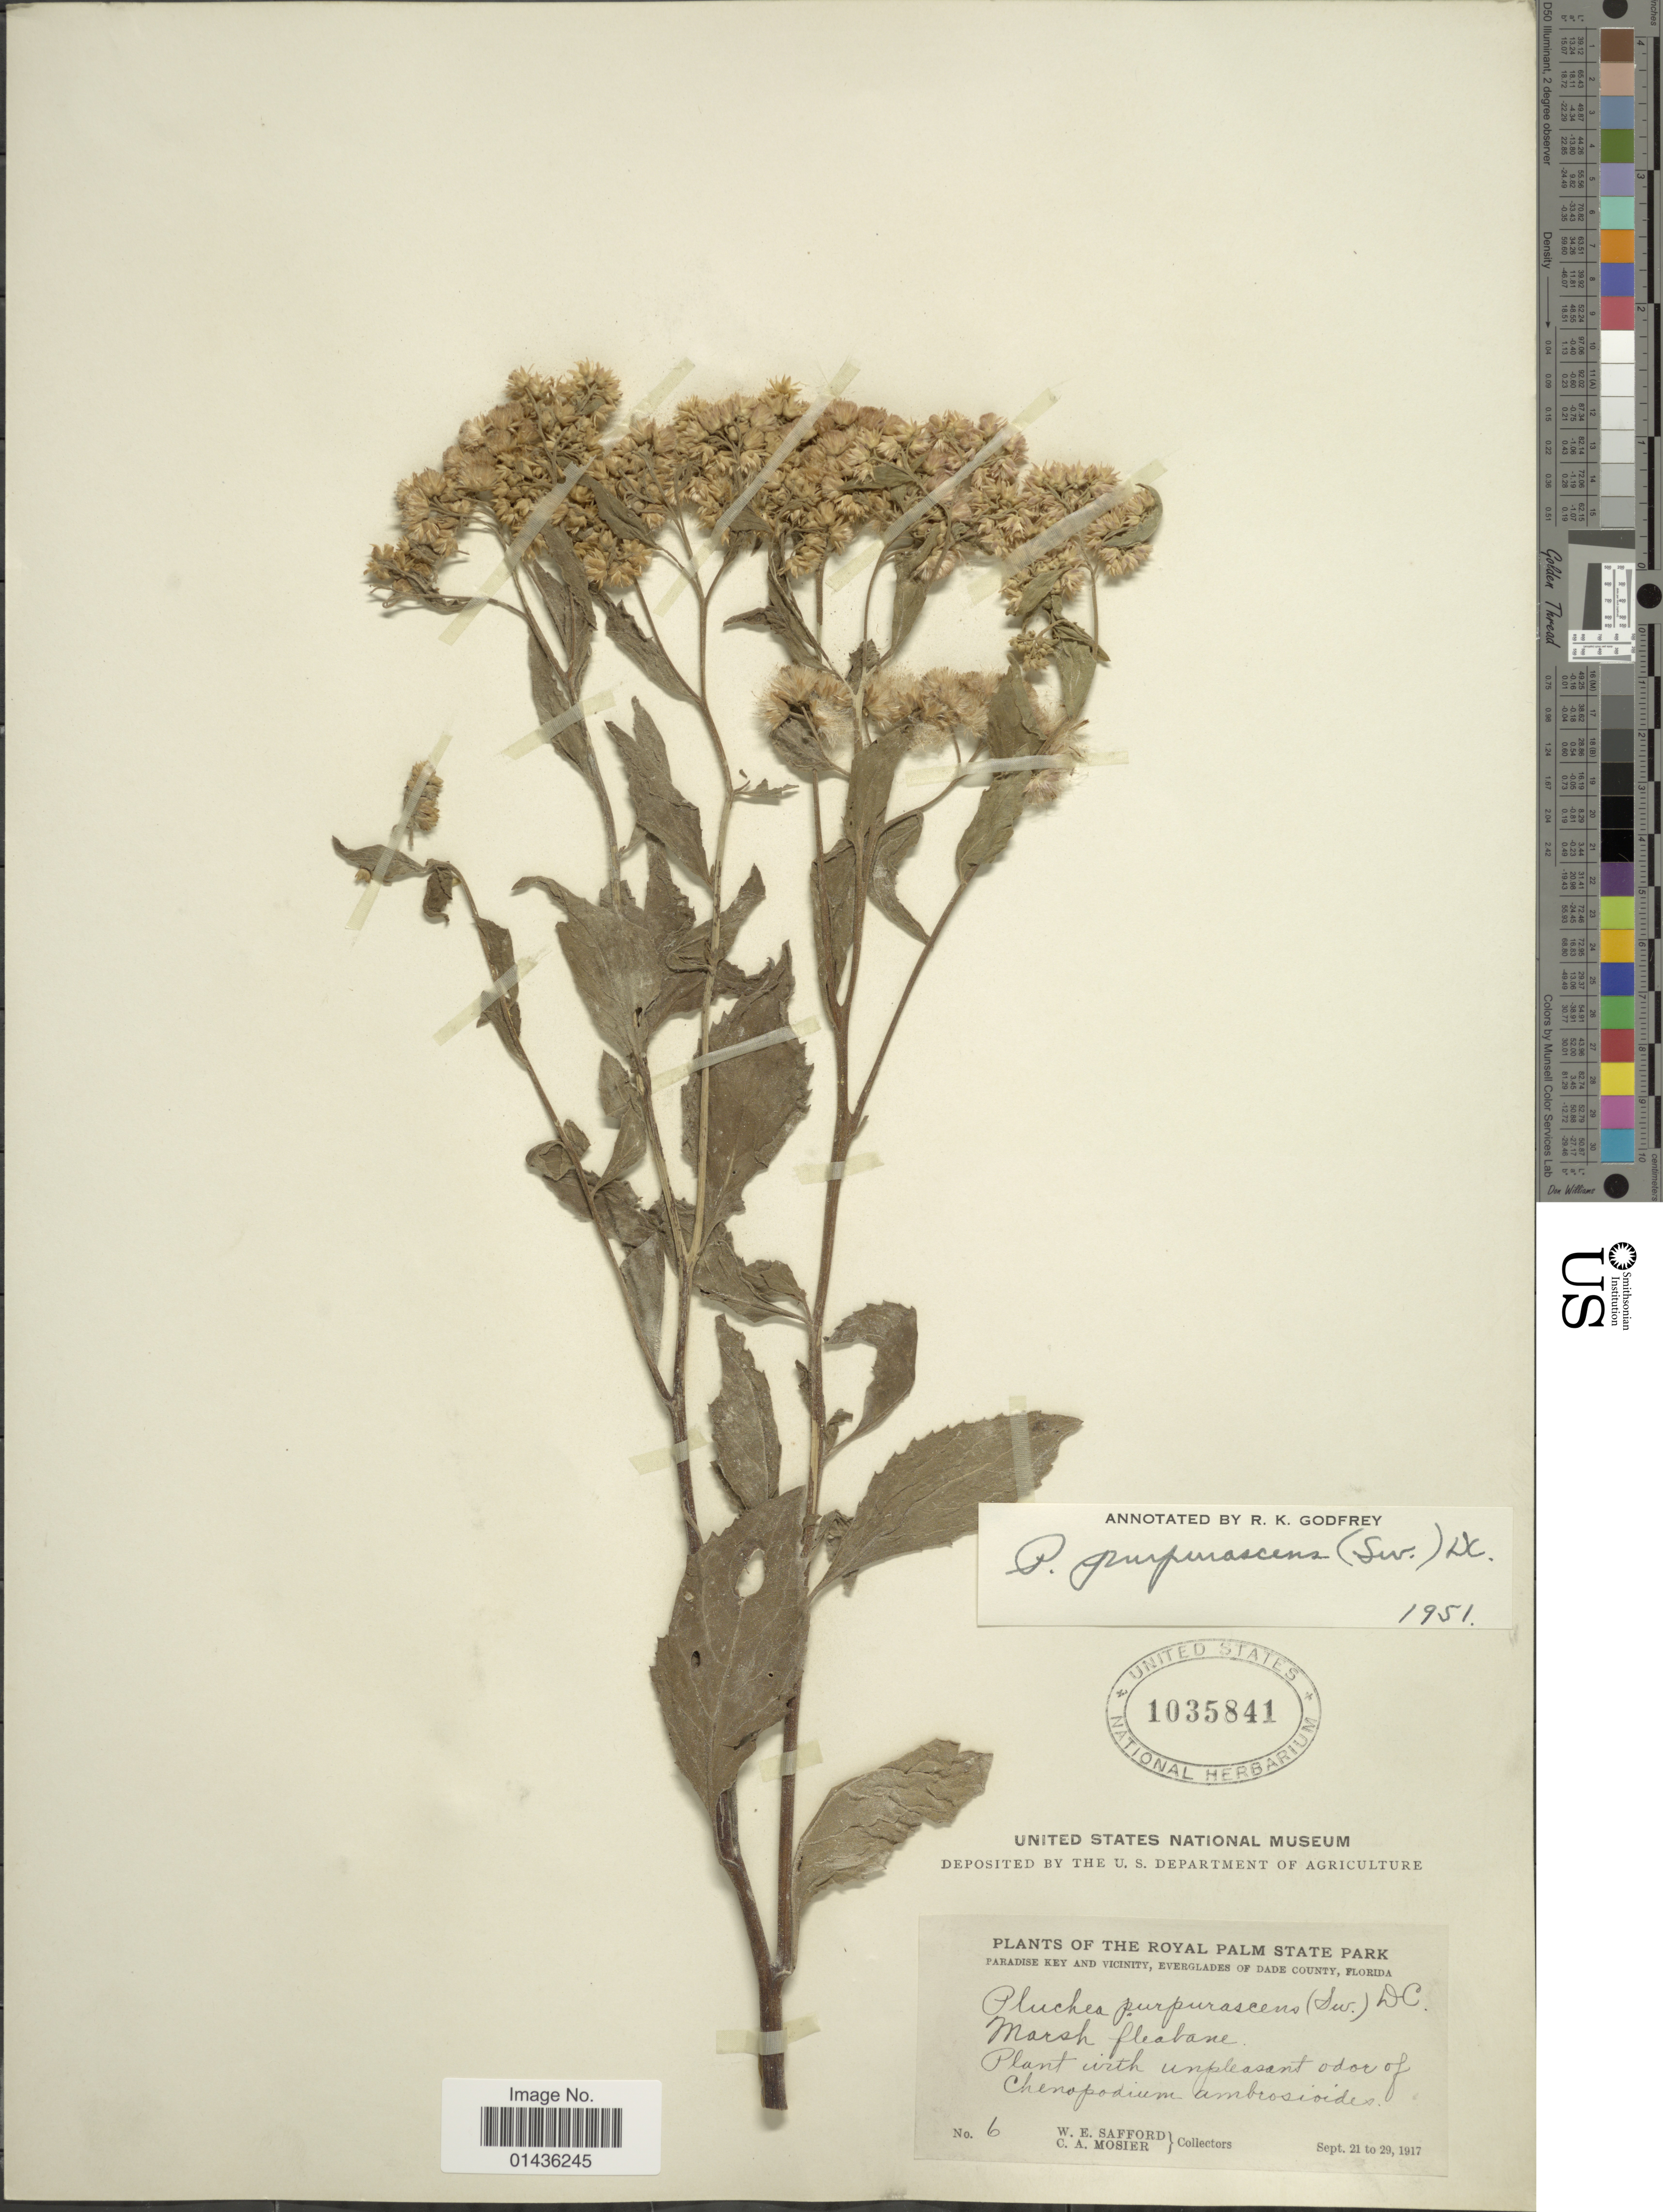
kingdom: Plantae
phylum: Tracheophyta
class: Magnoliopsida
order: Asterales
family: Asteraceae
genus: Pluchea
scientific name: Pluchea odorata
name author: (L.) Cass.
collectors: W. E. Safford & C. A. Mosier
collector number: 6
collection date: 1917-09-21/1917-09-29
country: United States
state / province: Florida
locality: The Royal Palm State Park, Paradise Key and Vicinity, Everglades of Dade County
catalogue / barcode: US 1035841